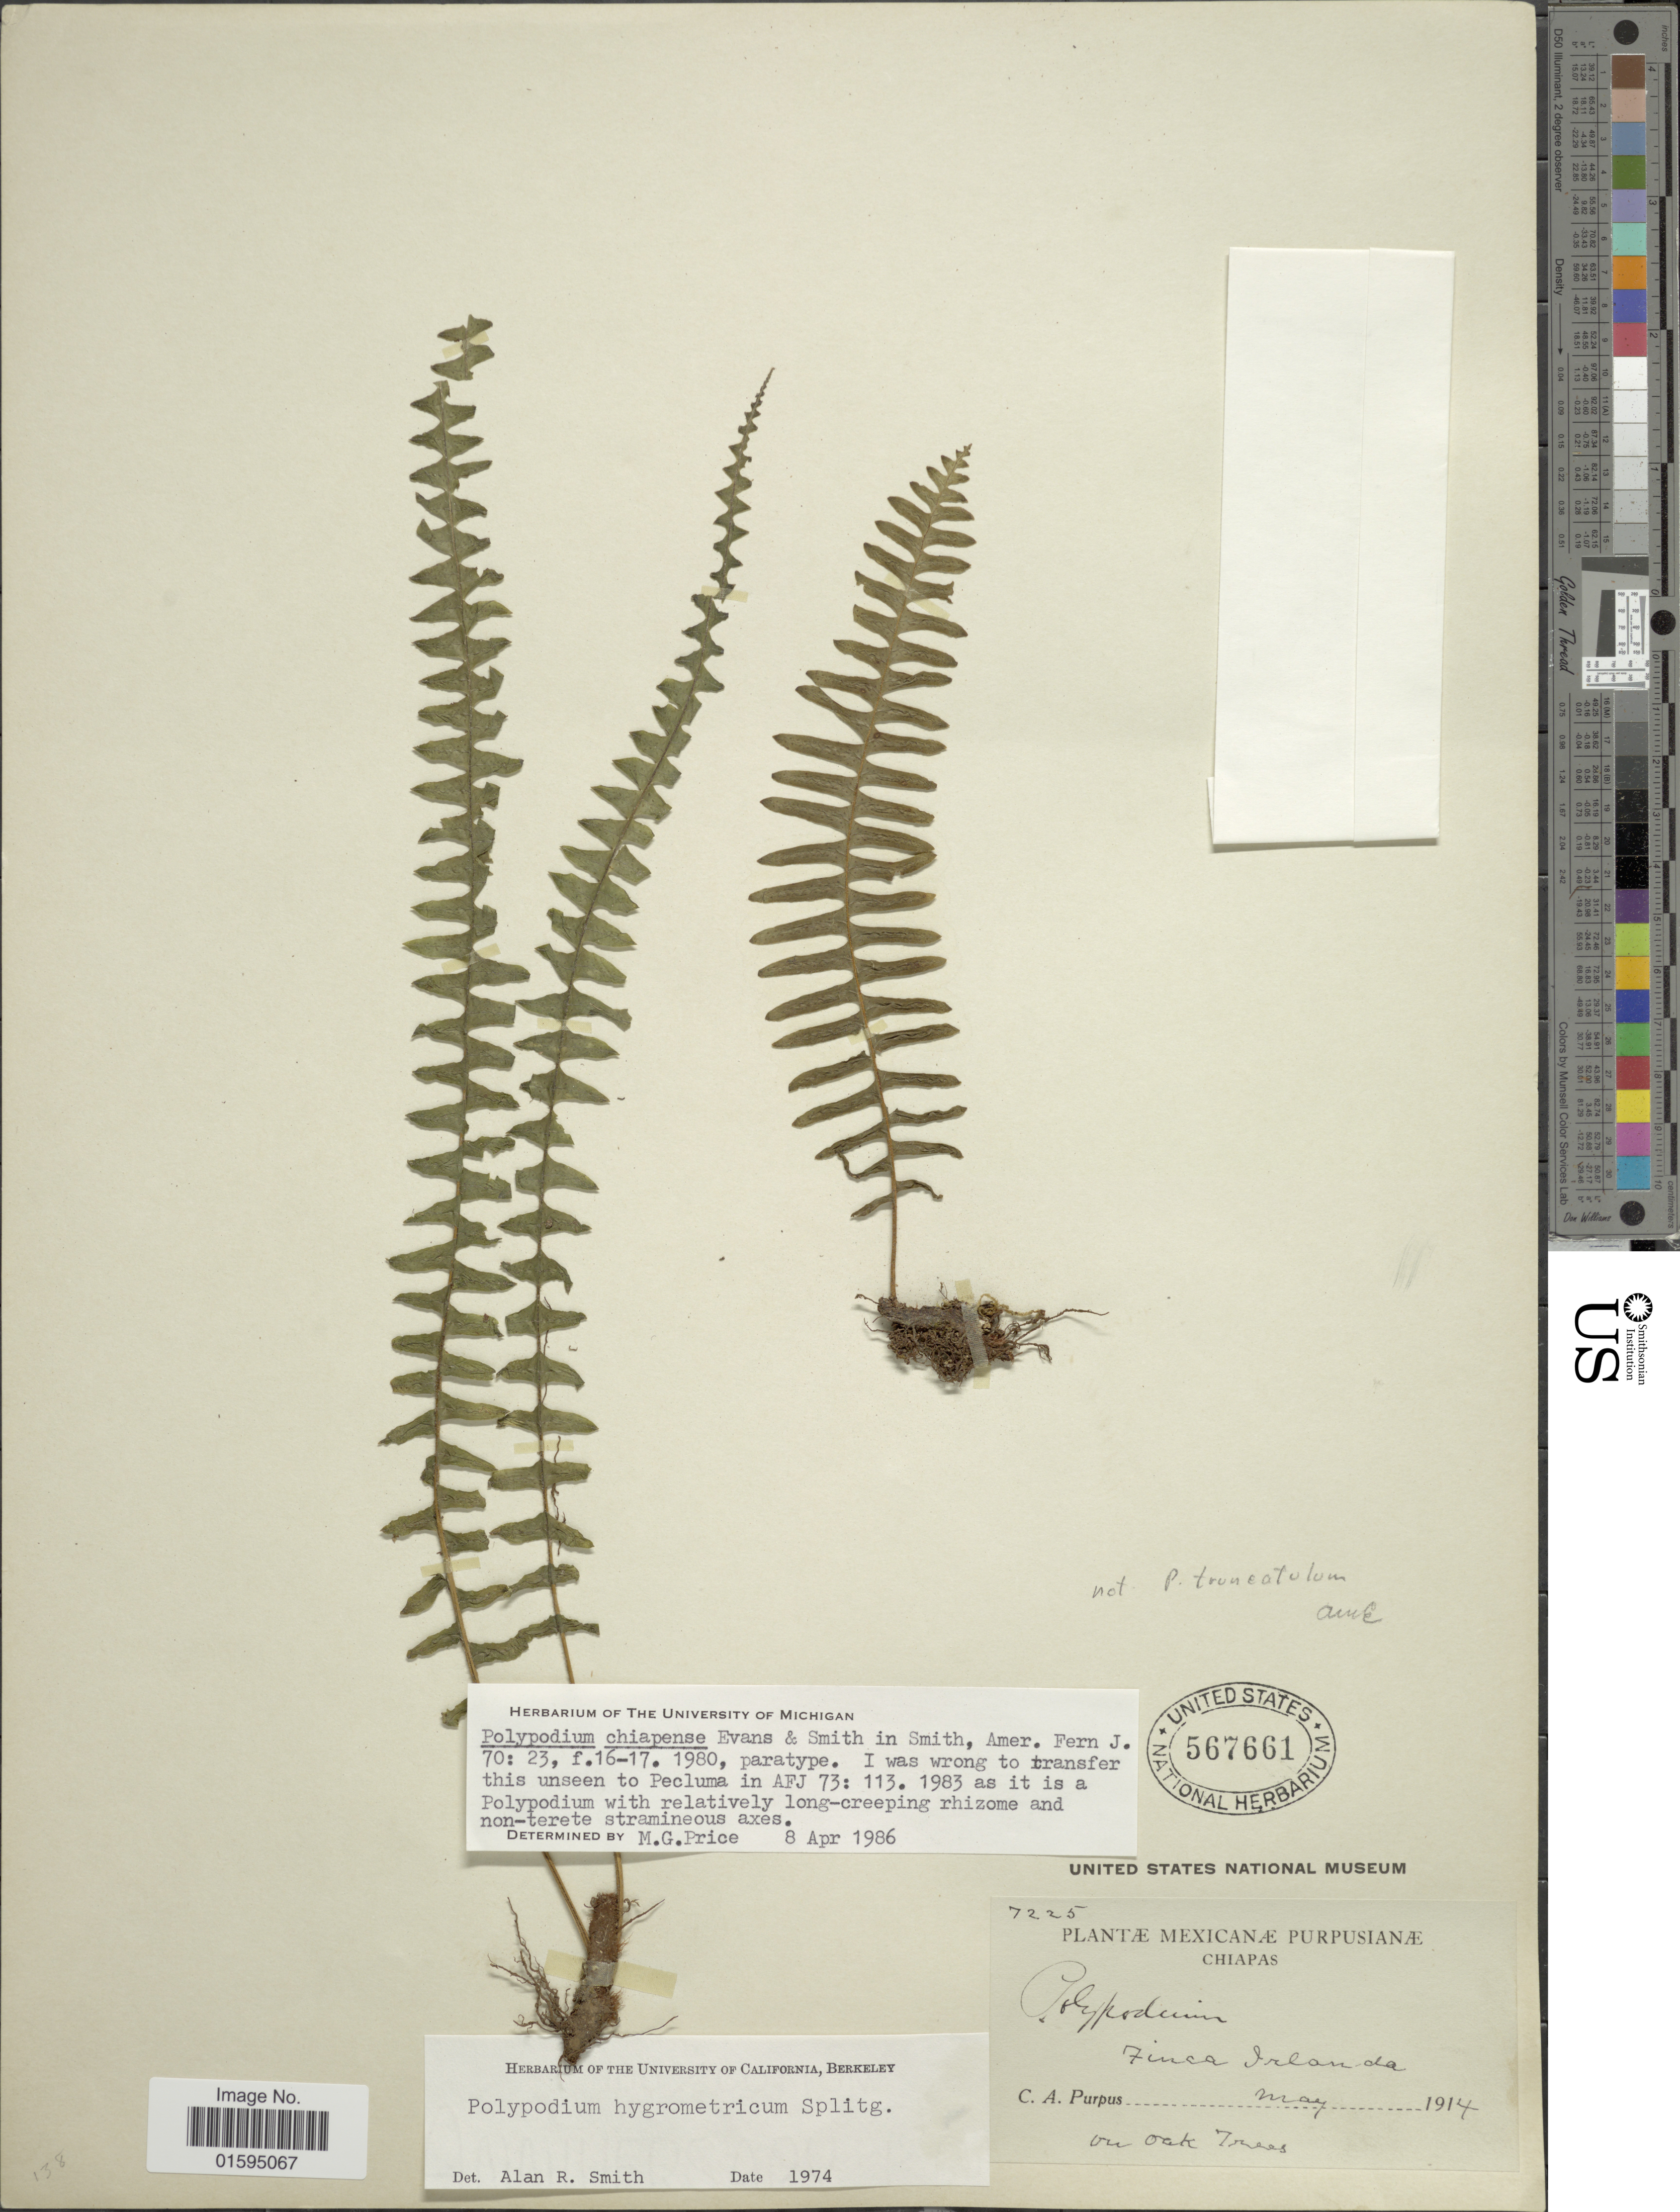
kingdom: Plantae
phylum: Tracheophyta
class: Polypodiopsida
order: Polypodiales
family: Polypodiaceae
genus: Polypodium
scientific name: Polypodium chiapense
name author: A.M. Evans & A.R. Sm.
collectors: C. A. Purpus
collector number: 7225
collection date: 1914-05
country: Mexico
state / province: Chiapas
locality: Finca Irlanda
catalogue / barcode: US 567661